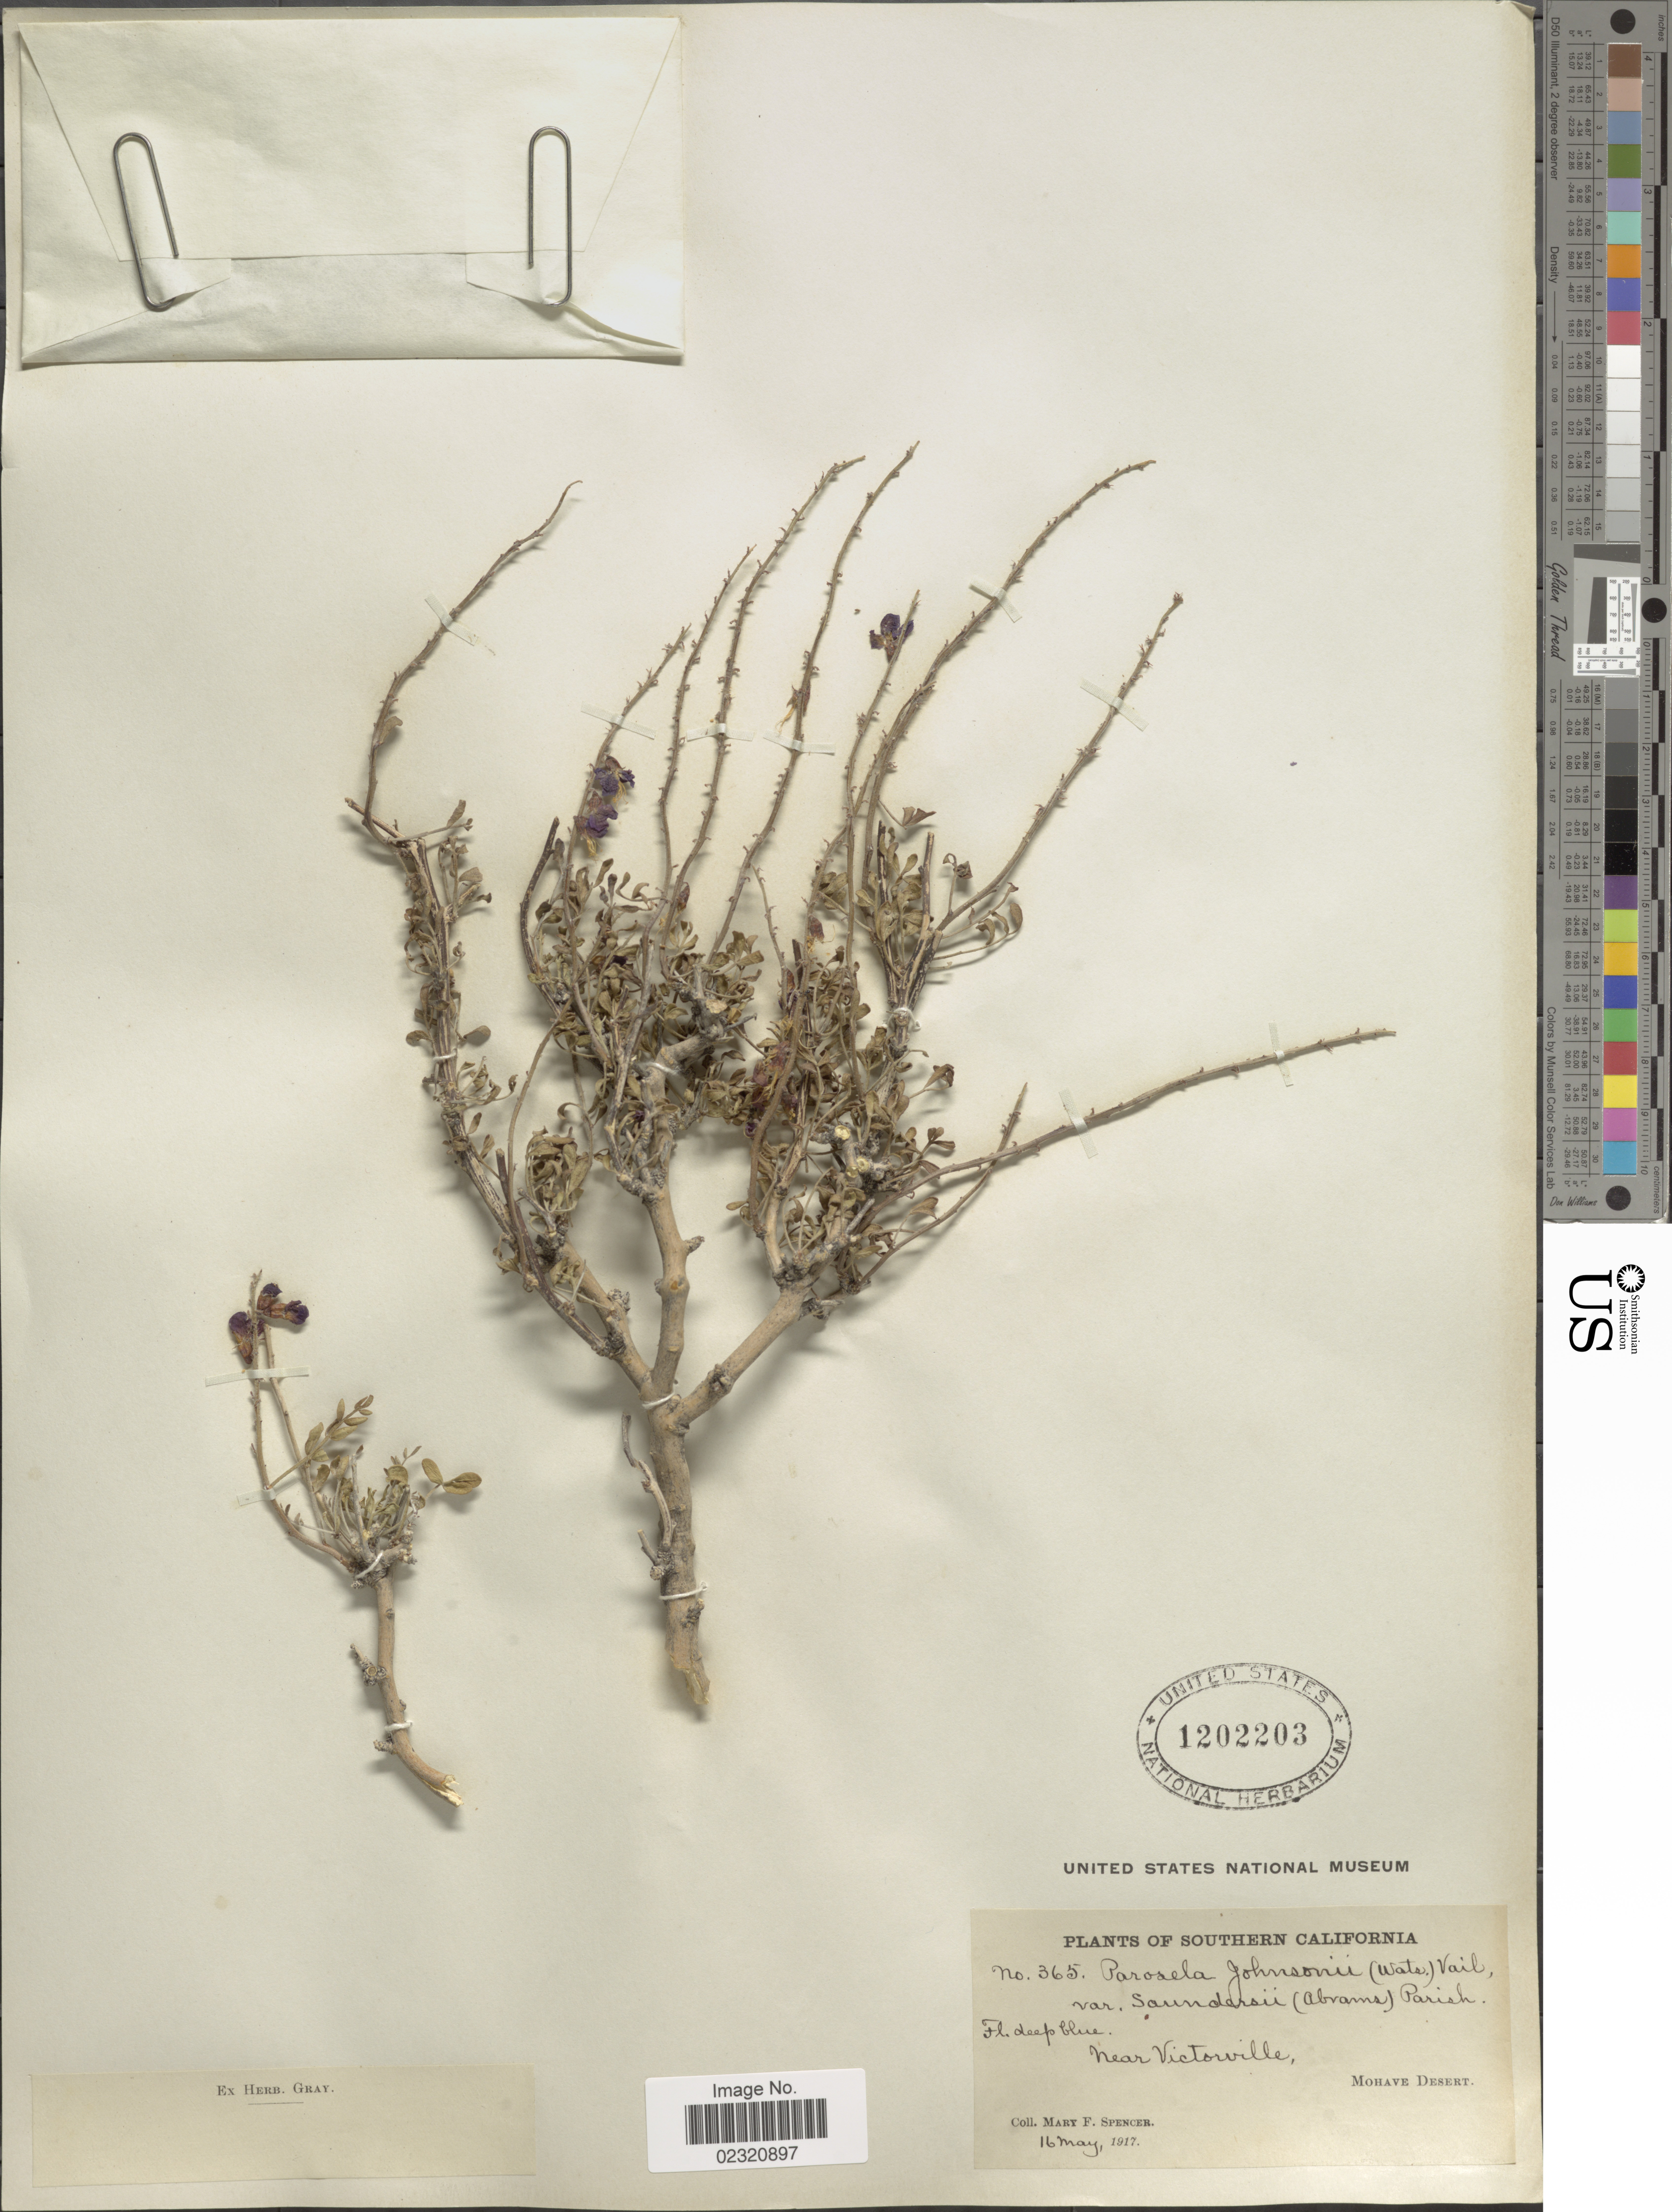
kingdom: Plantae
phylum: Tracheophyta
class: Magnoliopsida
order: Fabales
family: Fabaceae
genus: Psorothamnus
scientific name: Psorothamnus arborescens var. minutifolius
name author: (Parish) Barneby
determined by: Strong, Mark T., (BOT), Smithsonian Institution - National Museum of Natural History (UNITED STATES)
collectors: M. Spencer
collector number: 365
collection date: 1917-05-16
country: United States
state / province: California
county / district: Kern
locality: Southern California, near Victorville, Mohave Desert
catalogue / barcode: US 1202203